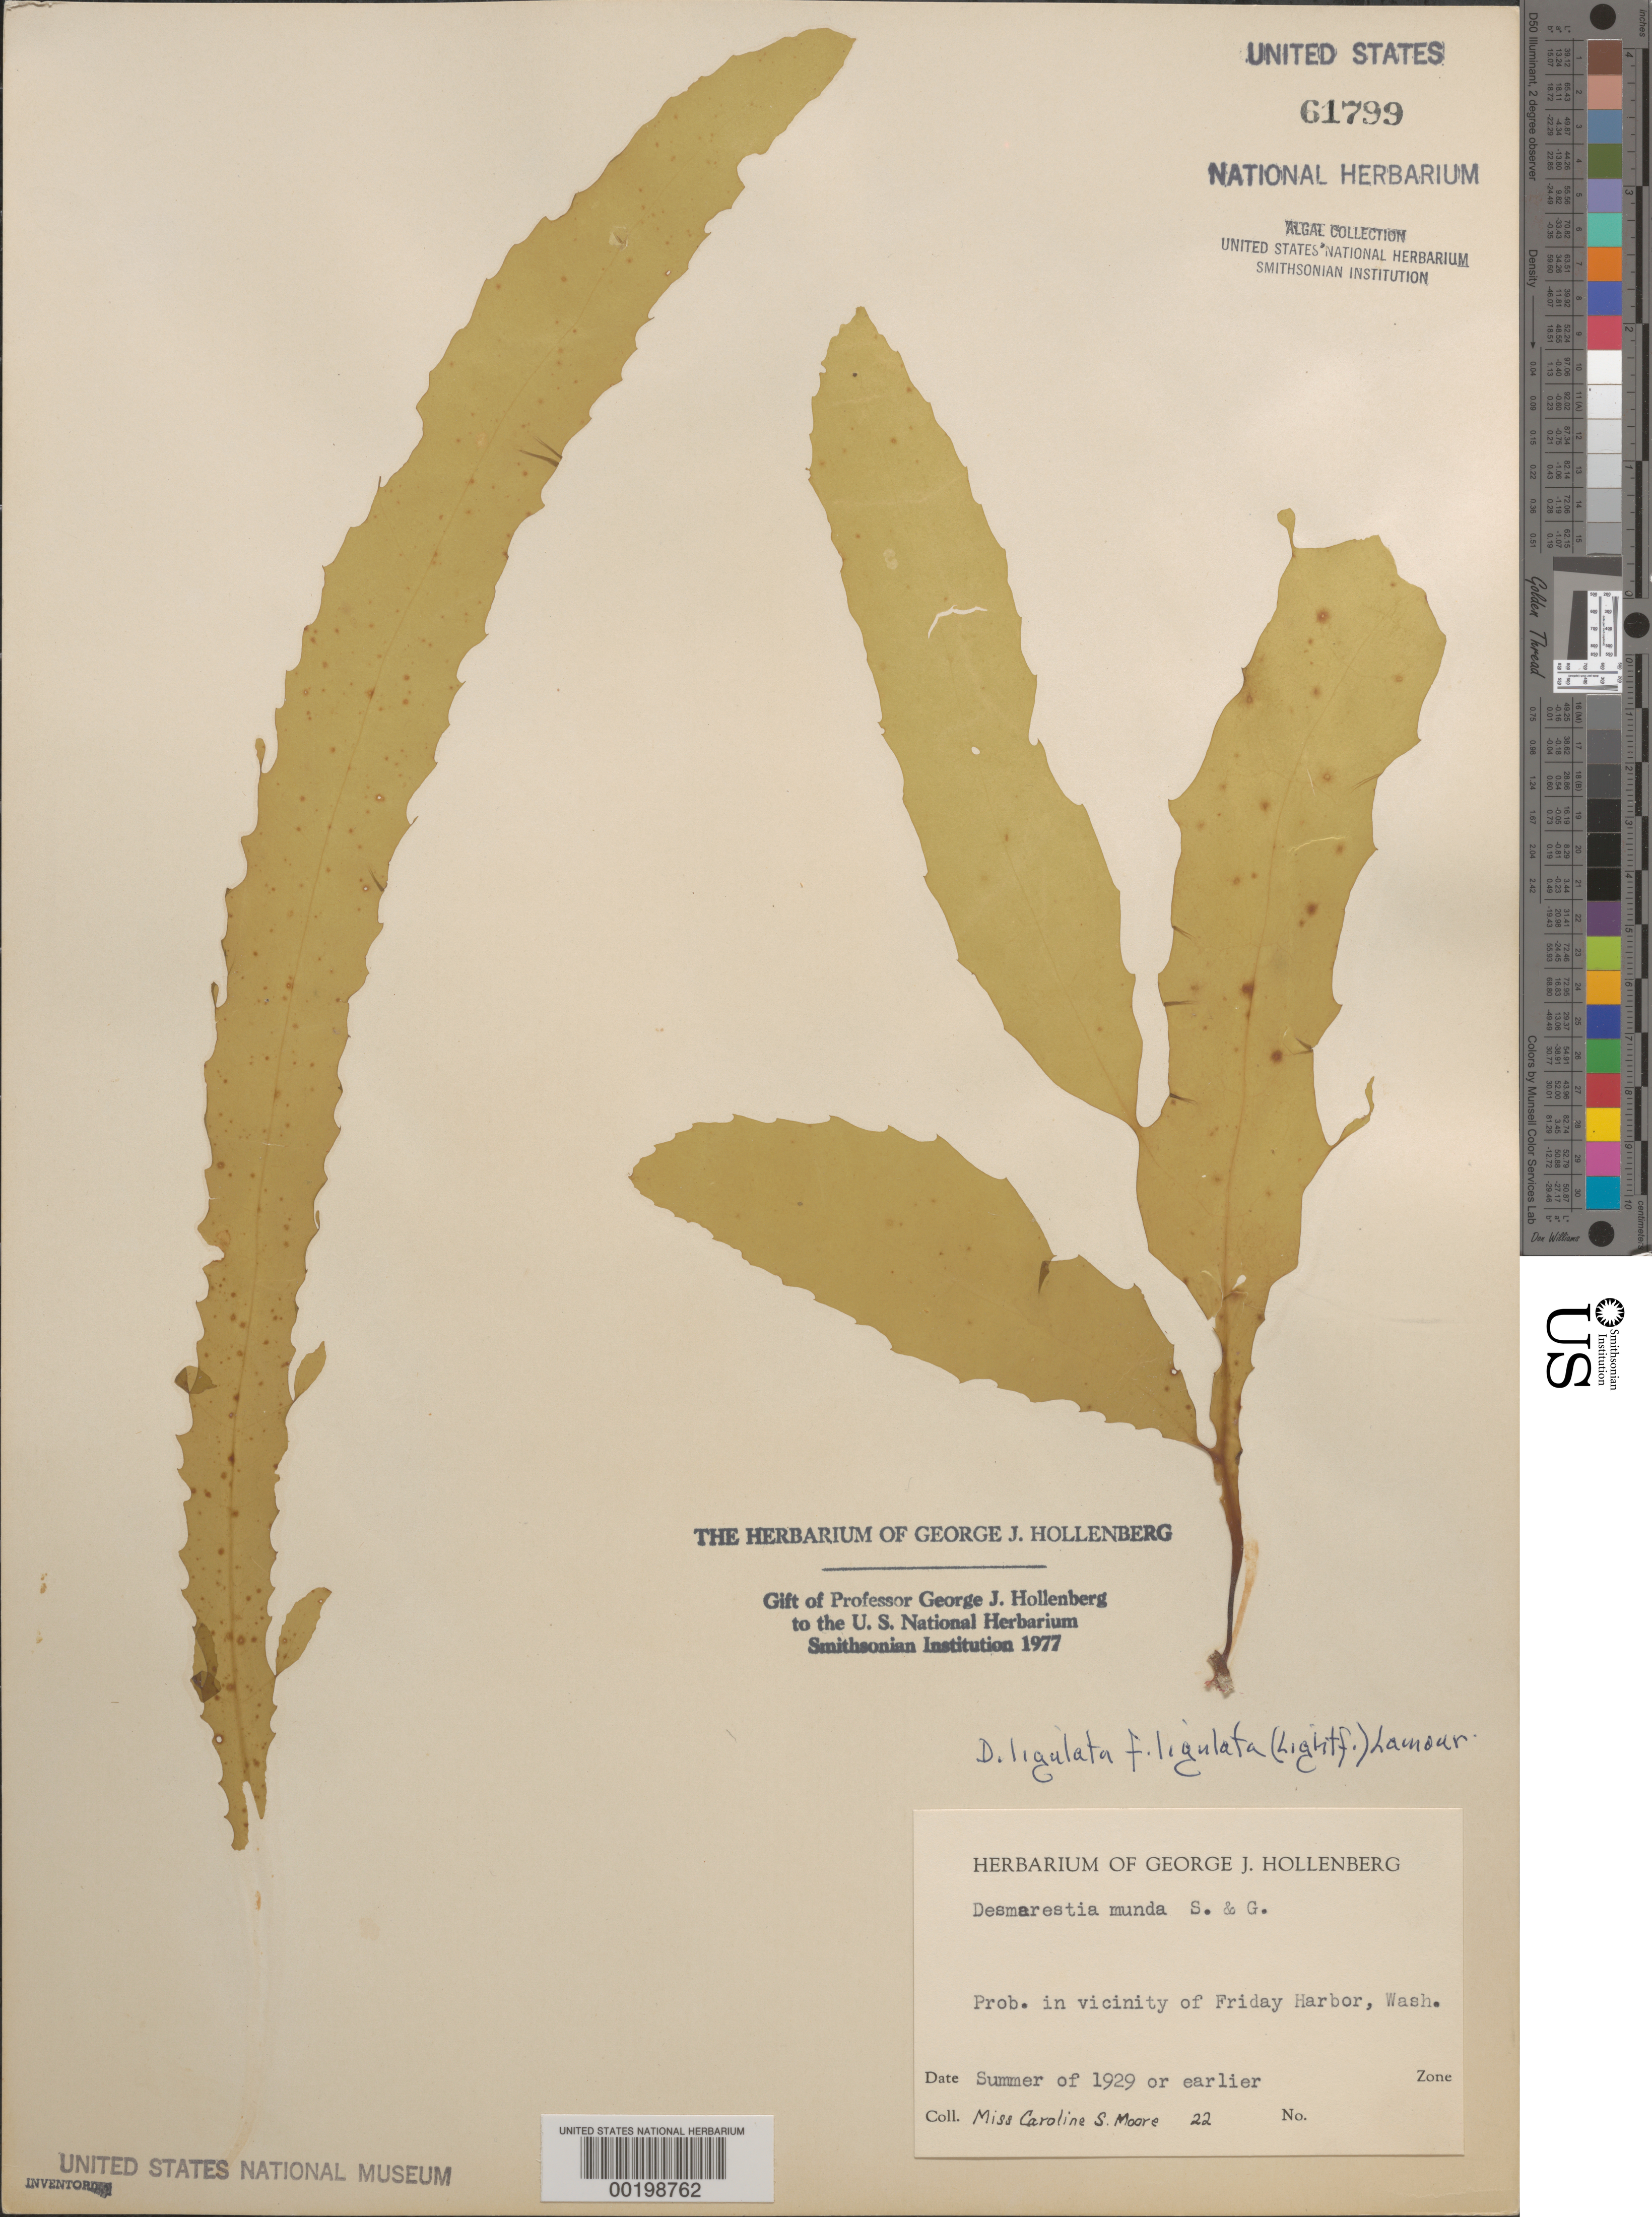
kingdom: Chromista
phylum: Ochrophyta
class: Phaeophyceae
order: Desmarestiales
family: Desmarestiaceae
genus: Desmarestia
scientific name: Desmarestia ligulata f. ligulata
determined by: Hollenberg, George J.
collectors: C. Moore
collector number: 22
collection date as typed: Sum 1929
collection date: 1929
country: United States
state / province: Washington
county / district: San Juan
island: San Juan Island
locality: Probably Friday Harbor area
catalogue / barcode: US 61799